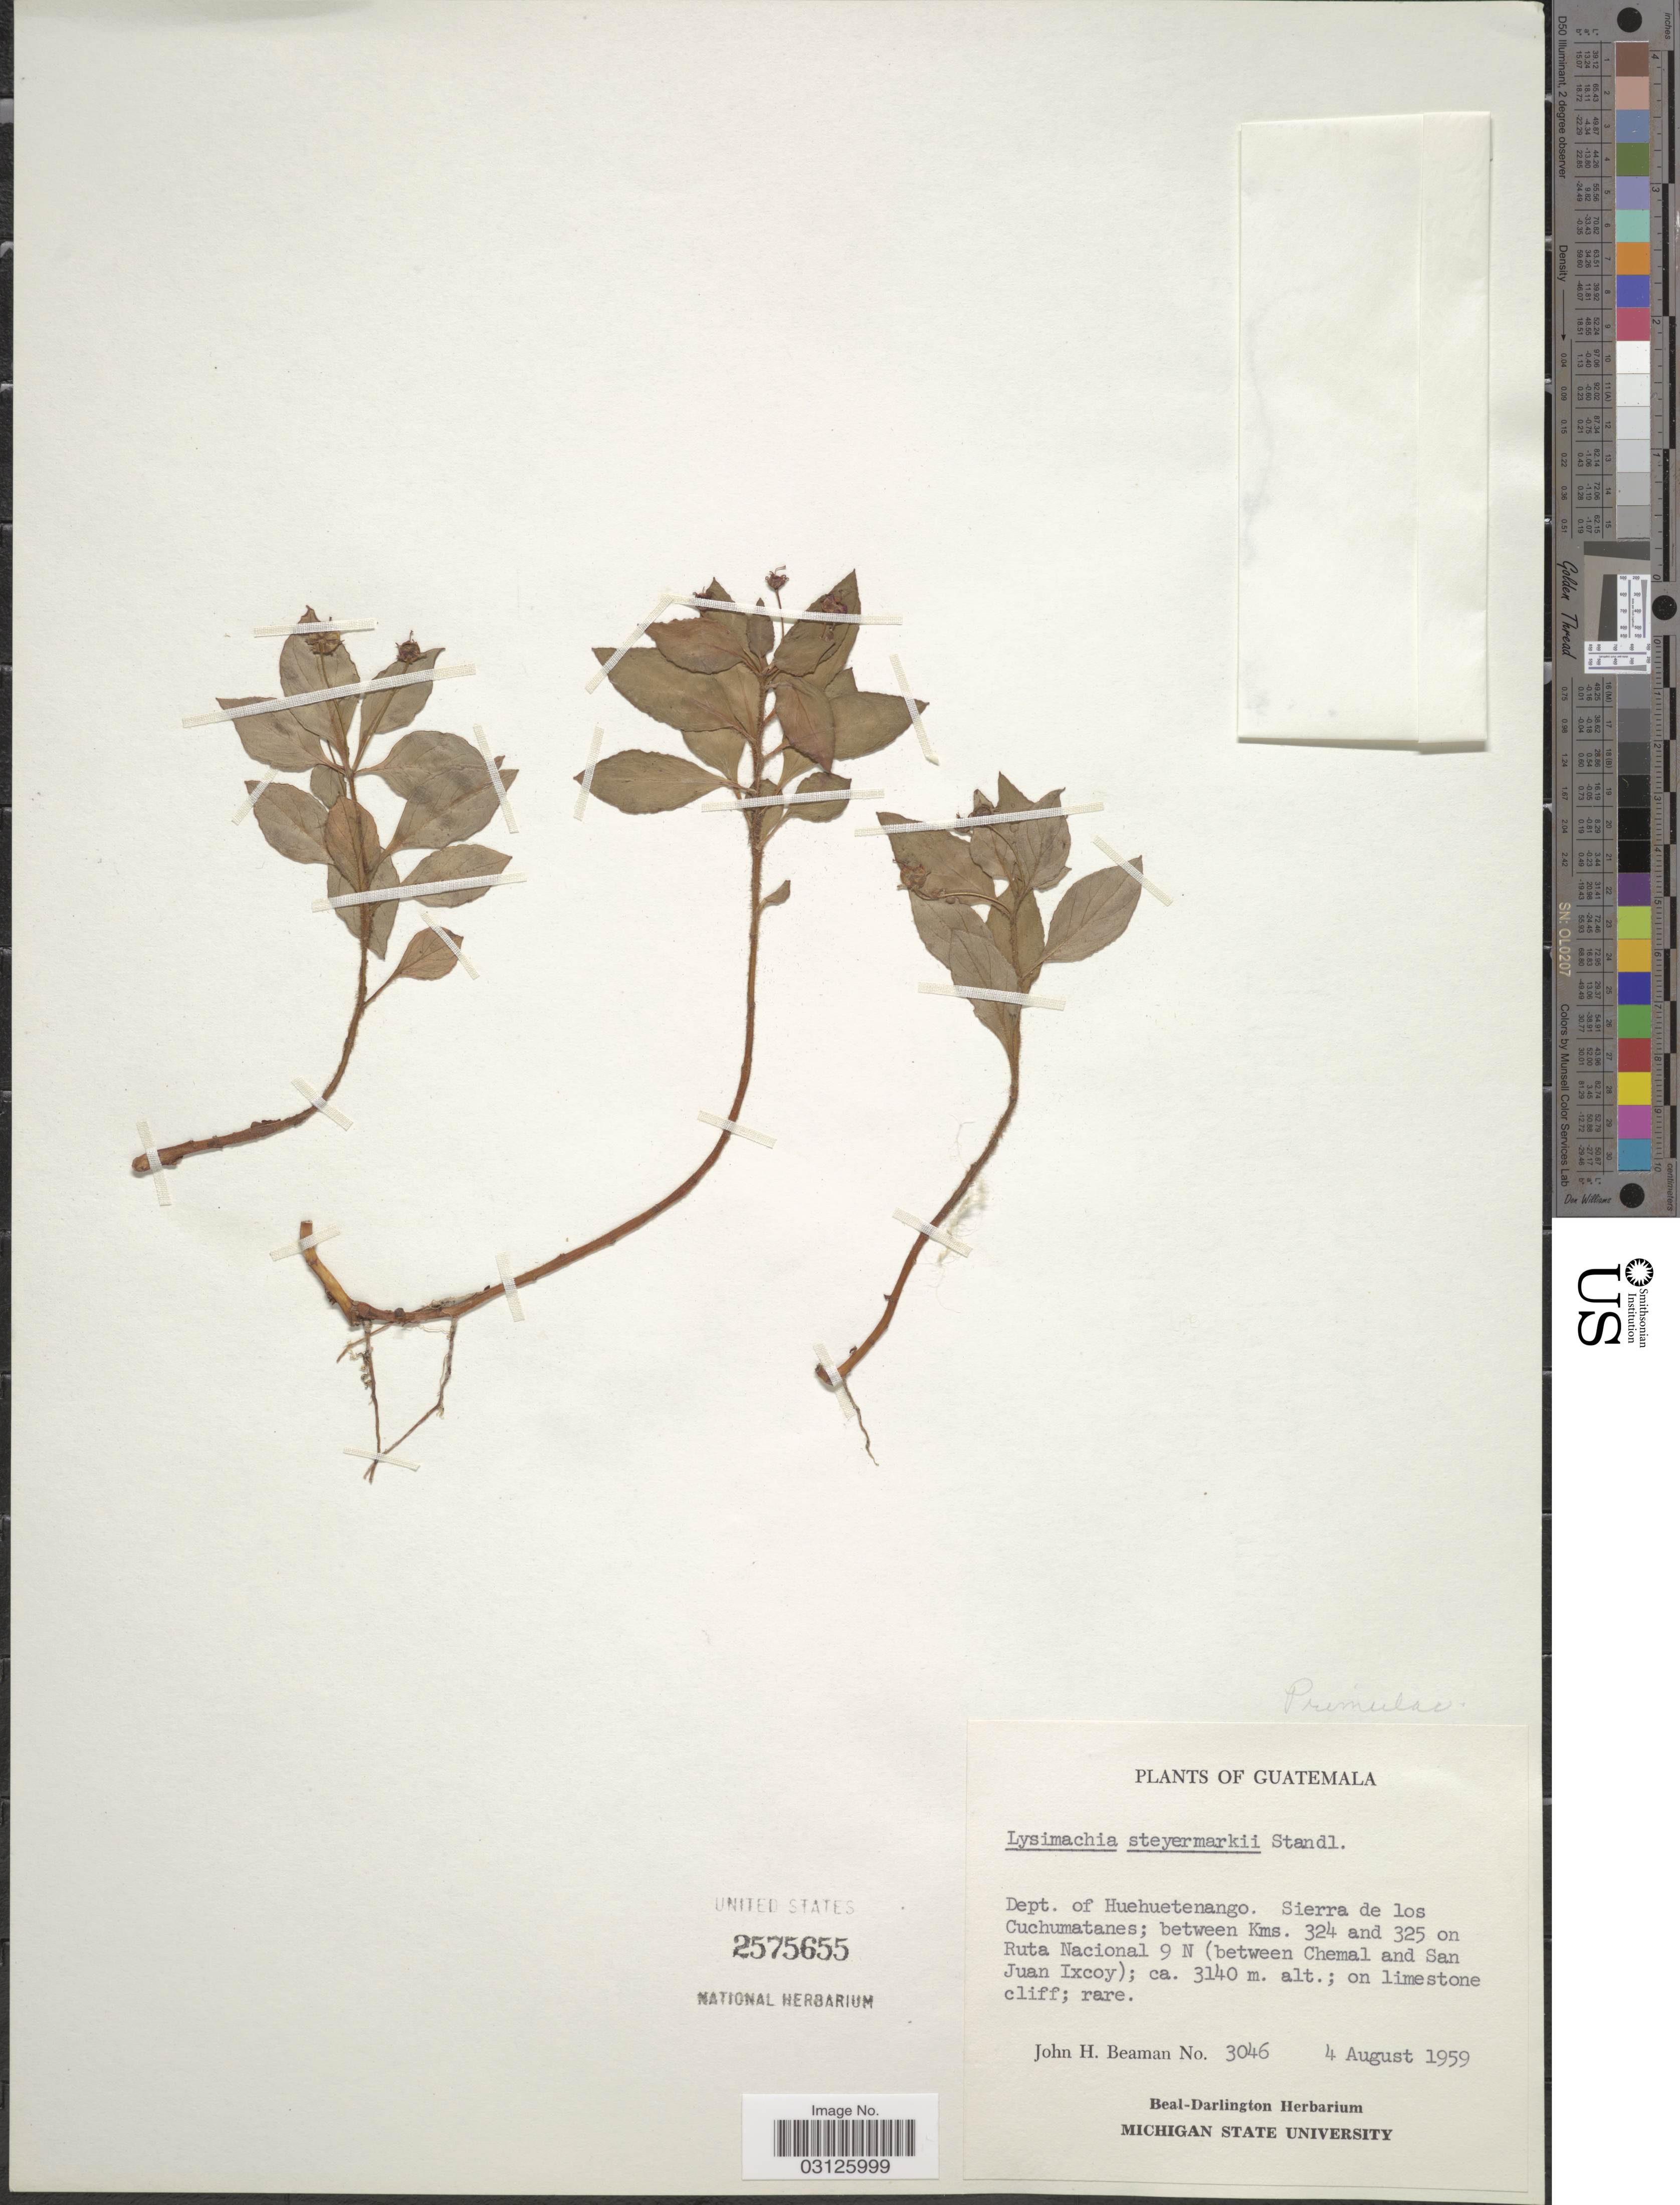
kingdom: Plantae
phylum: Tracheophyta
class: Magnoliopsida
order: Ericales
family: Primulaceae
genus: Lysimachia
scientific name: Lysimachia steyermarkii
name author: Standl.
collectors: J. H. Beaman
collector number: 3046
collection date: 1959-08-04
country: Guatemala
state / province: Huehuetenango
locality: Dept. of Huehuetenango. Sierra de los Cuchumatanes; between Kms. 324 and 325 on Ruta Nacional 9 N (between Chemal and San Juan Ixcoy).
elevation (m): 3140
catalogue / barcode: US 2575655